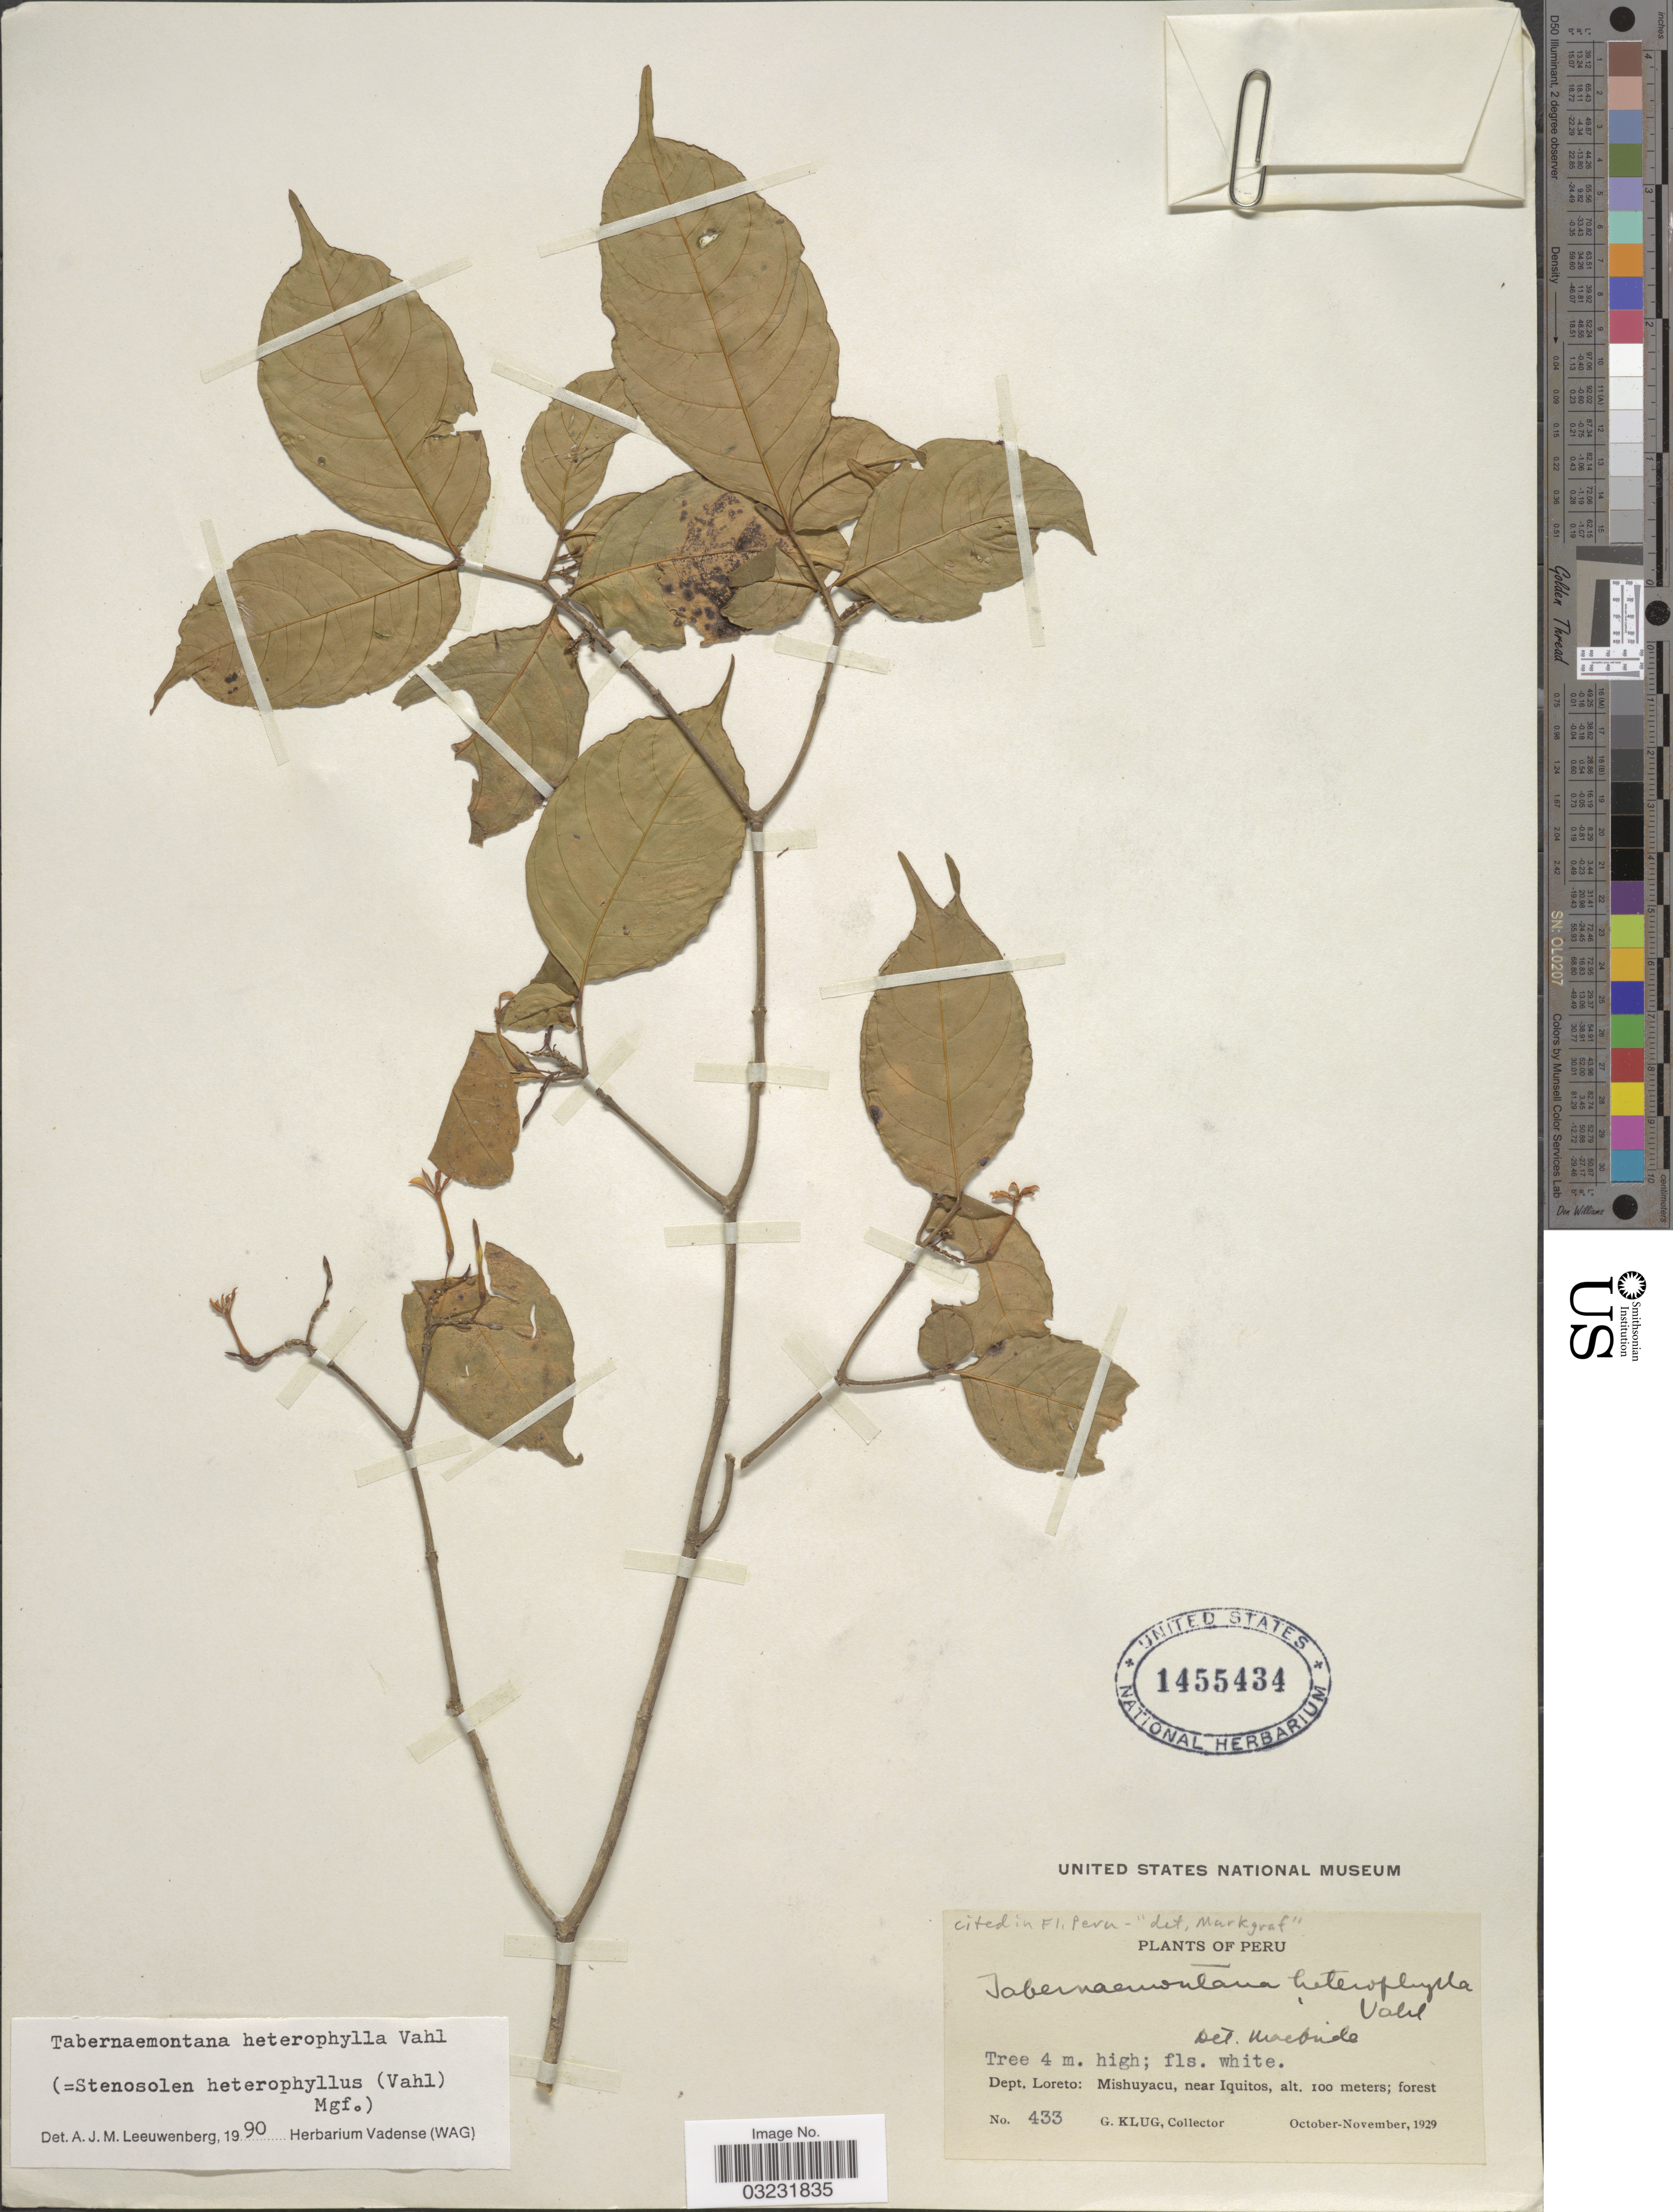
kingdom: Plantae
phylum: Tracheophyta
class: Magnoliopsida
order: Gentianales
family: Apocynaceae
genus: Tabernaemontana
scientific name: Tabernaemontana heterophylla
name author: Vahl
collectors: G. Klug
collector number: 433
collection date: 1929-10/1929-11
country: Peru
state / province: Loreto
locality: Dept. Loreto: Mishuyacu, near Iquitos.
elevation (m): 100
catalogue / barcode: US 1455434